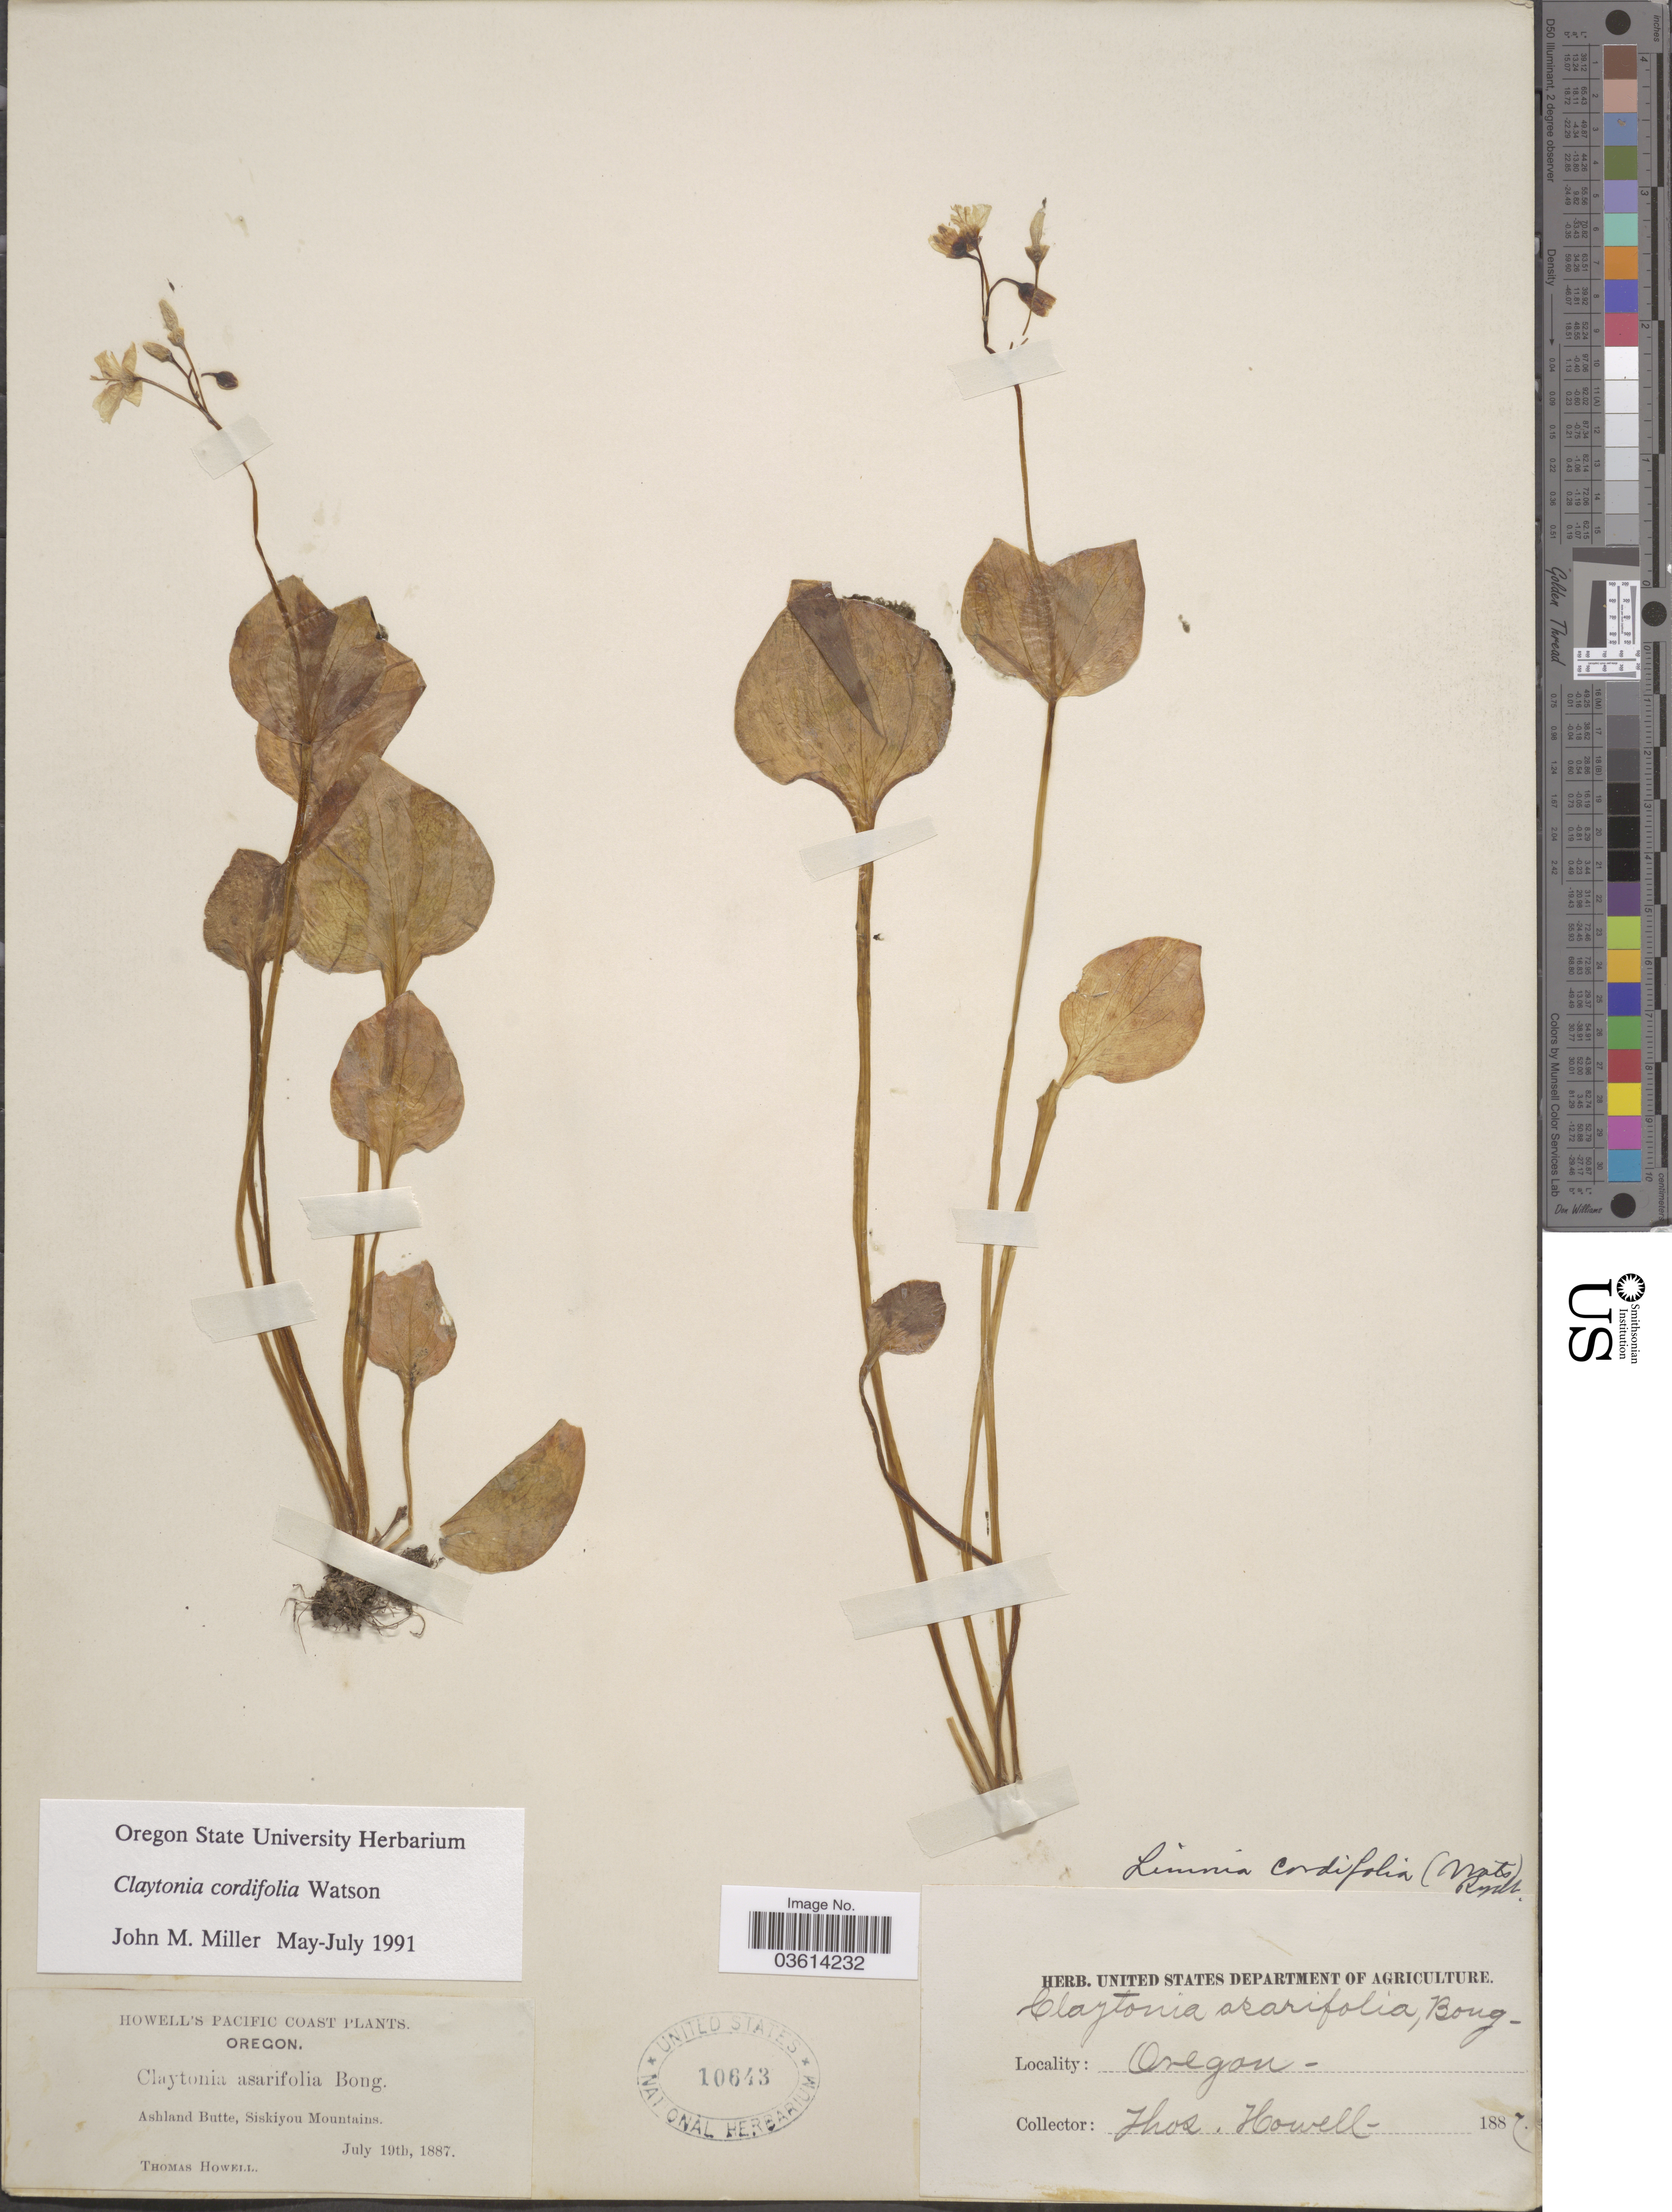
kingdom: Plantae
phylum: Tracheophyta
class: Magnoliopsida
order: Caryophyllales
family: Montiaceae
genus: Claytonia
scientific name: Claytonia cordifolia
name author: S. Watson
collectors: T. Howell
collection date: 1887-07-19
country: United States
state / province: Oregon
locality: Pacific Coast. Ashland Butte, Siskiyou Mountains.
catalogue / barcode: US 10643